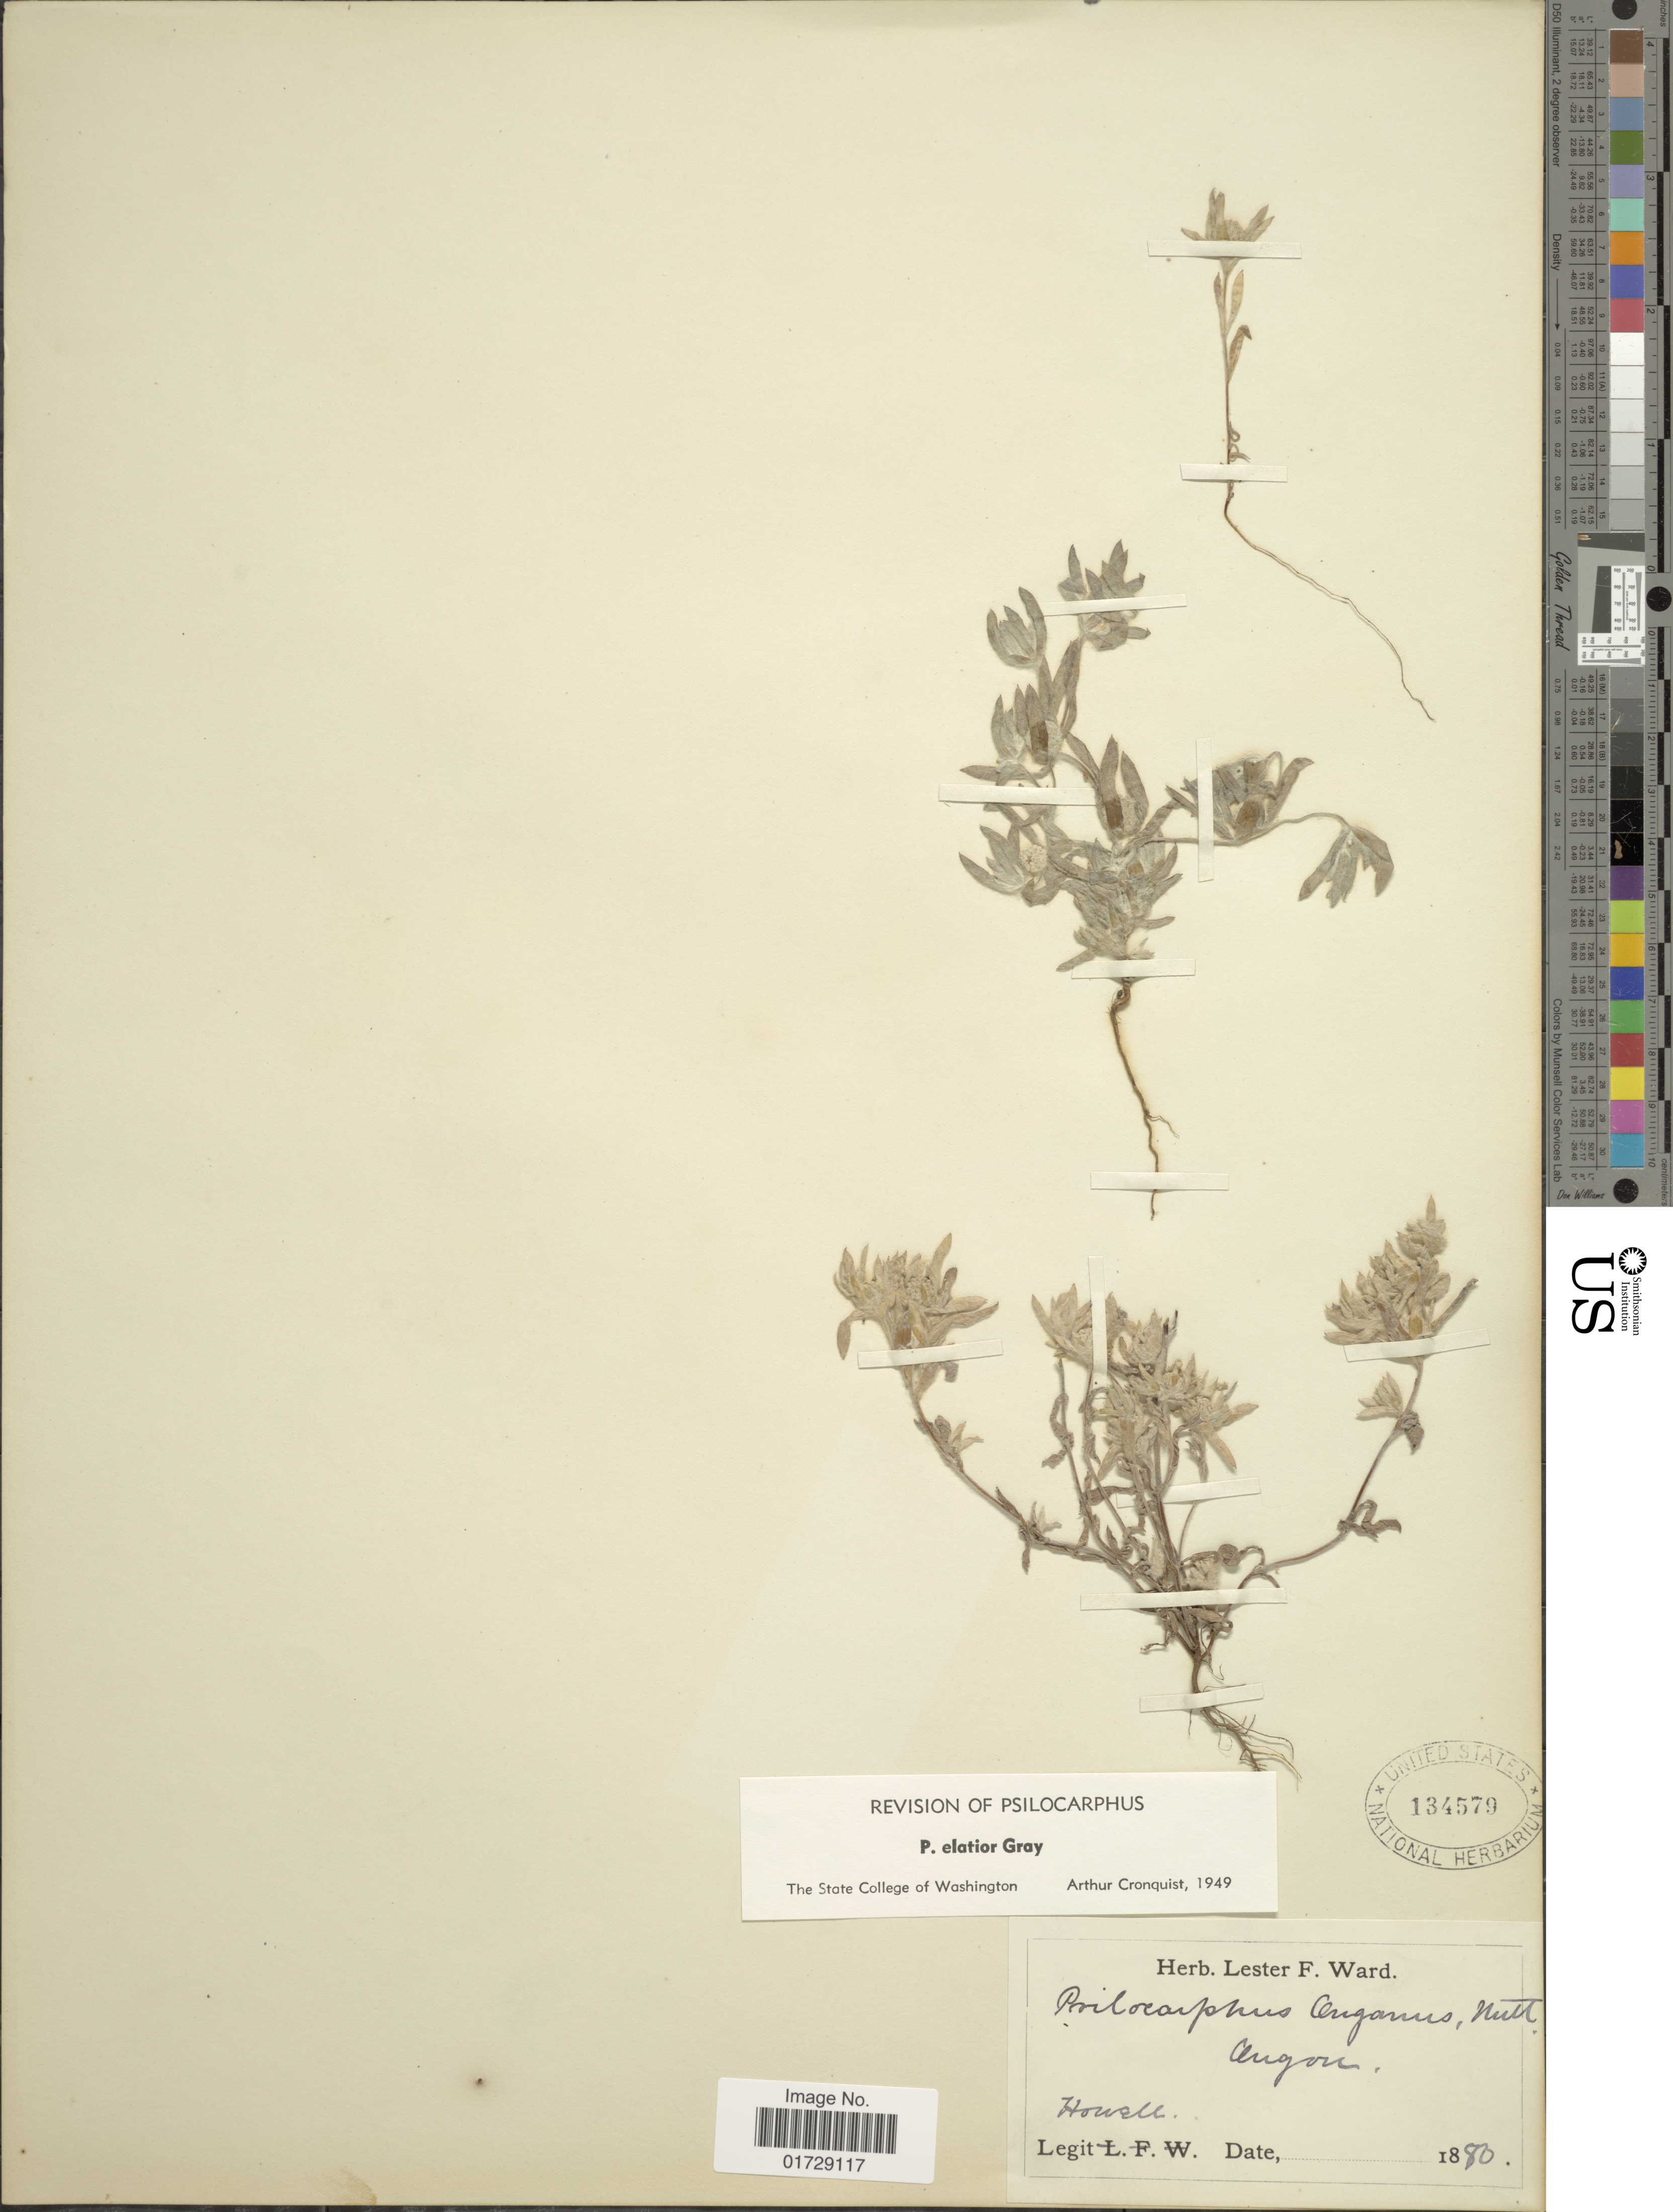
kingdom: Plantae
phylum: Tracheophyta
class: Magnoliopsida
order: Asterales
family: Asteraceae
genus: Psilocarphus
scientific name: Psilocarphus elatior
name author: (A. Gray) A. Gray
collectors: -. Howell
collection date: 1880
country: United States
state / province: Oregon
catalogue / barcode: US 134579